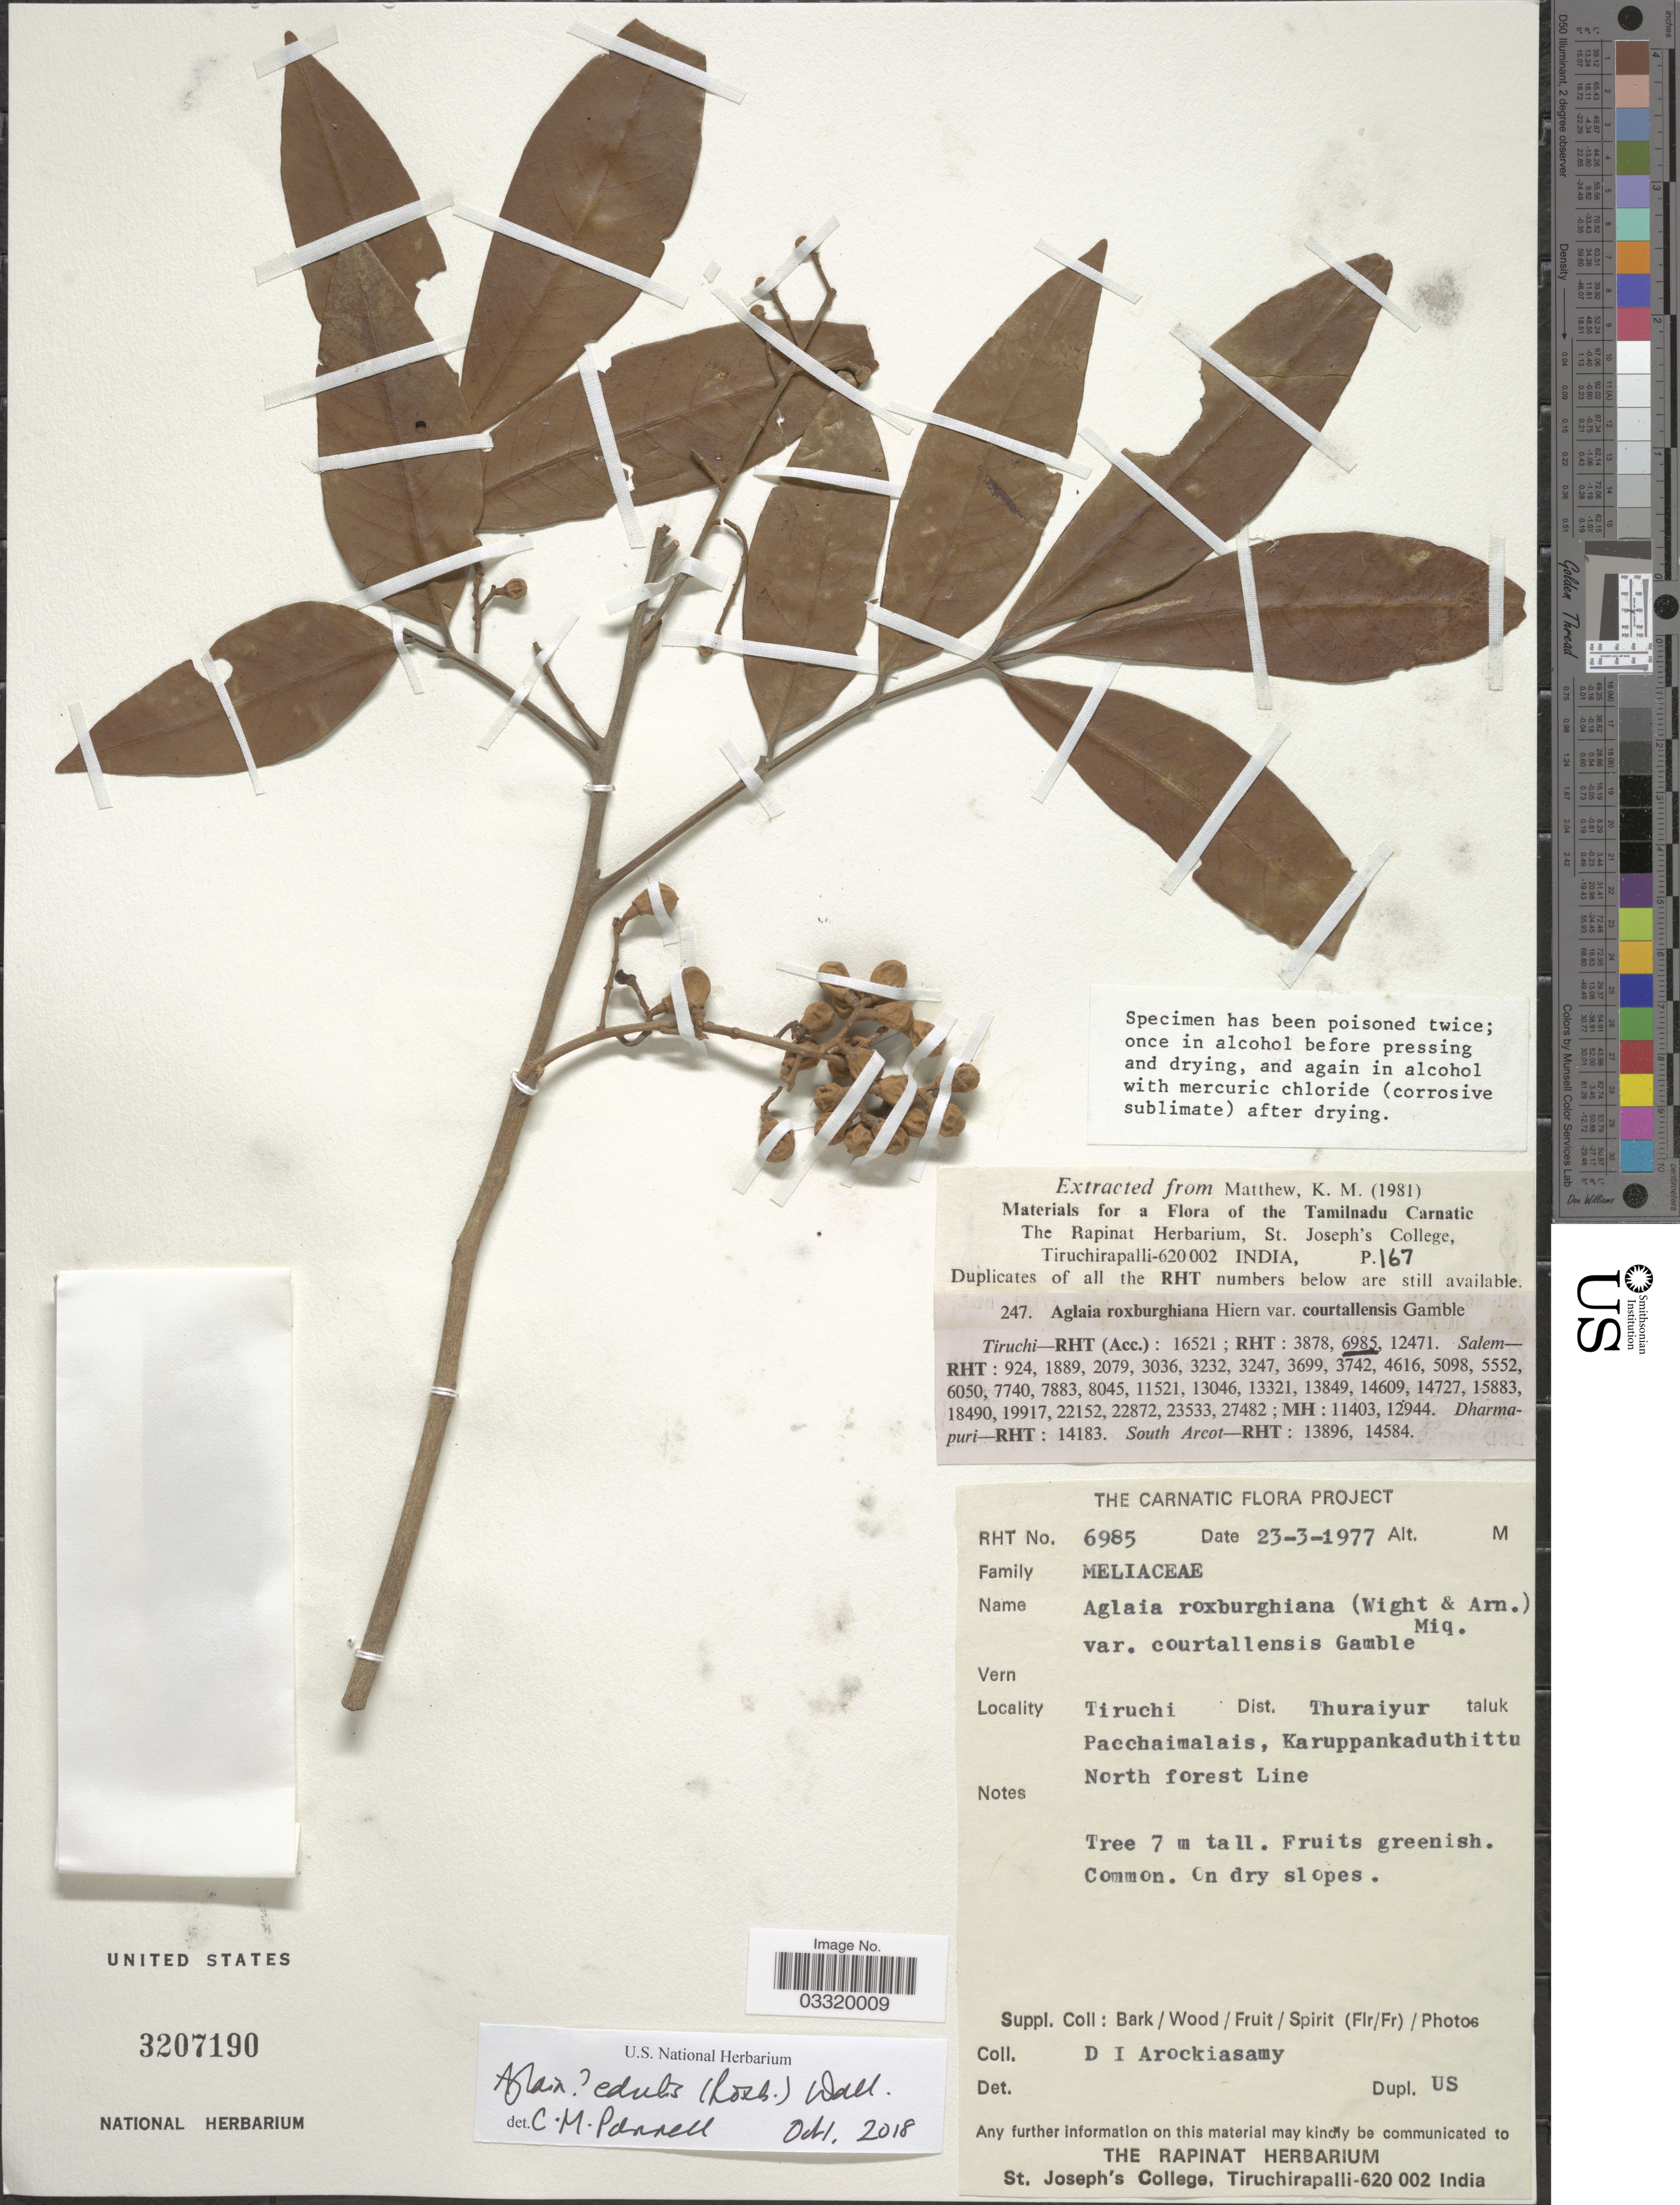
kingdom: Plantae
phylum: Tracheophyta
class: Magnoliopsida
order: Sapindales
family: Meliaceae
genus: Aglaia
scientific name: Aglaia edulis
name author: (Roxb.) Wall.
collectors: D. Arockiasamy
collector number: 6985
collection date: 1977-03-23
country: India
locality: Tiruchi. Dist. Thuraiyur taluk Pacchaimalais, Karuppankaduthittu, North forest Line.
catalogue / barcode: US 3207190